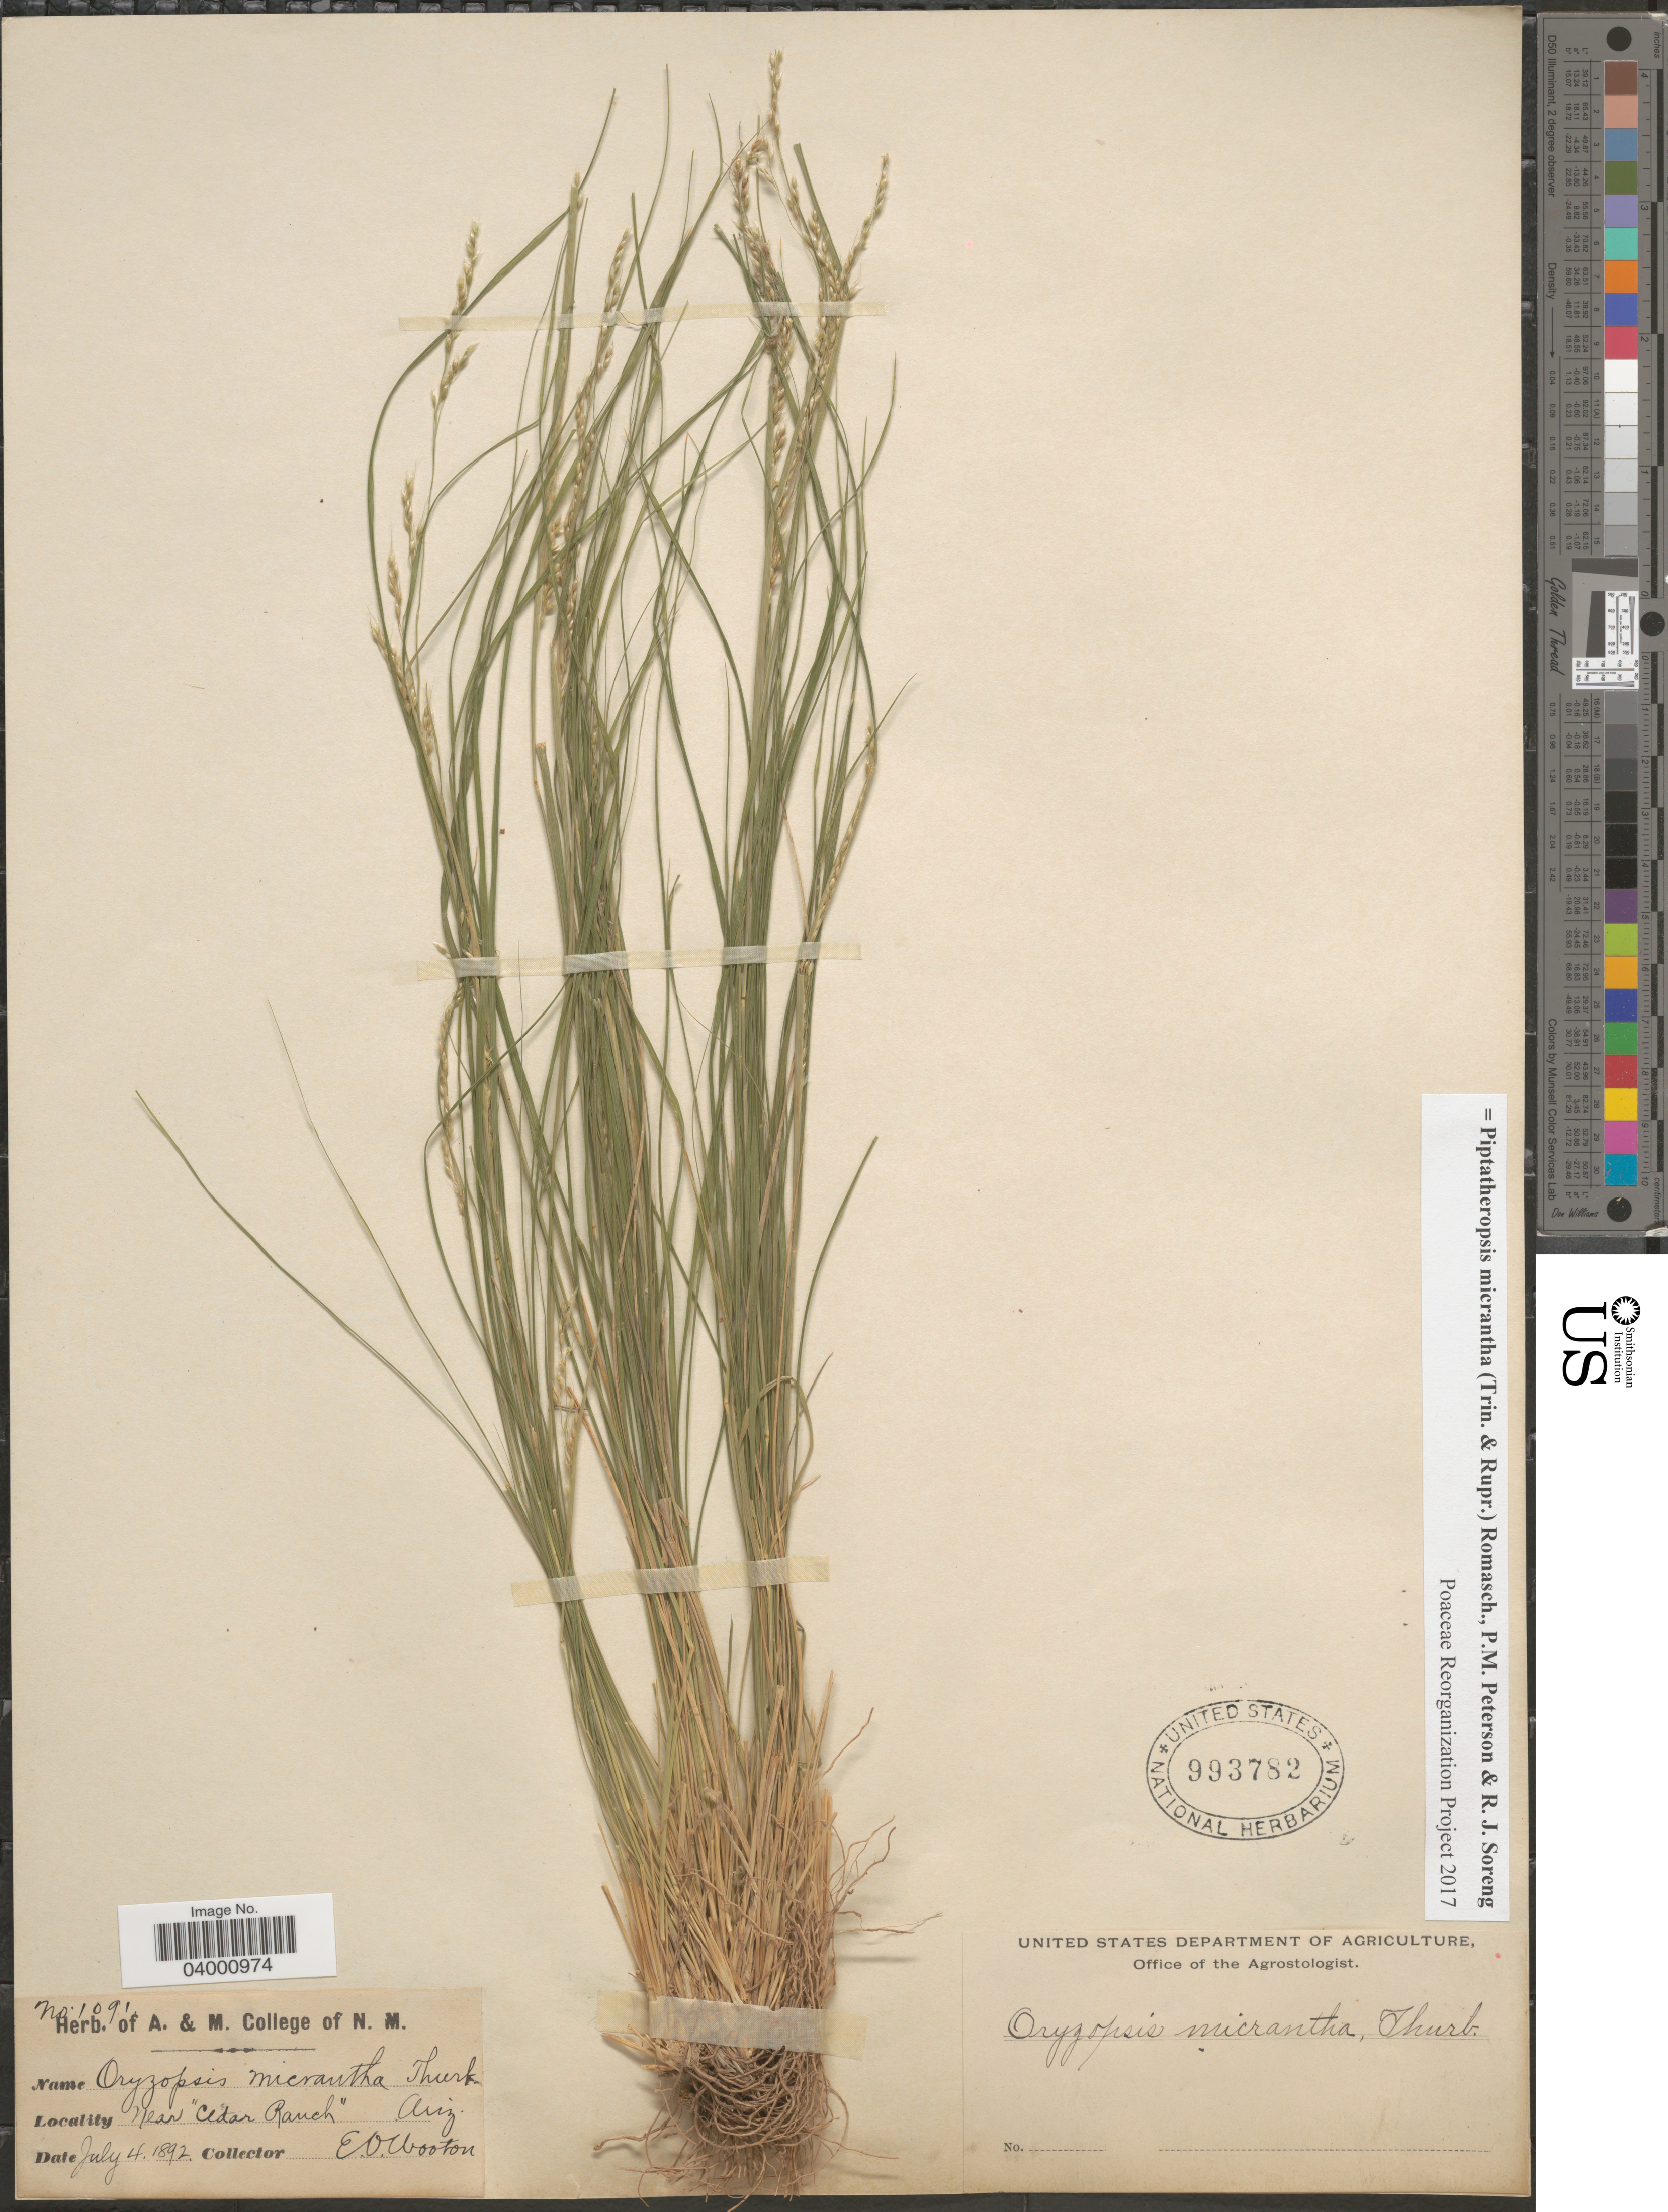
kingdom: Plantae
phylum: Tracheophyta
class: Liliopsida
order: Poales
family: Poaceae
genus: Piptatheropsis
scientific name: Piptatheropsis micrantha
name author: (Trin. & Rupr.) Romasch.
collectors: E. O. Wooton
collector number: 1091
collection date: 1892-07-04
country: United States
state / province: Arizona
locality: Near "Cedar Ranch".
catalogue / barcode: US 993782